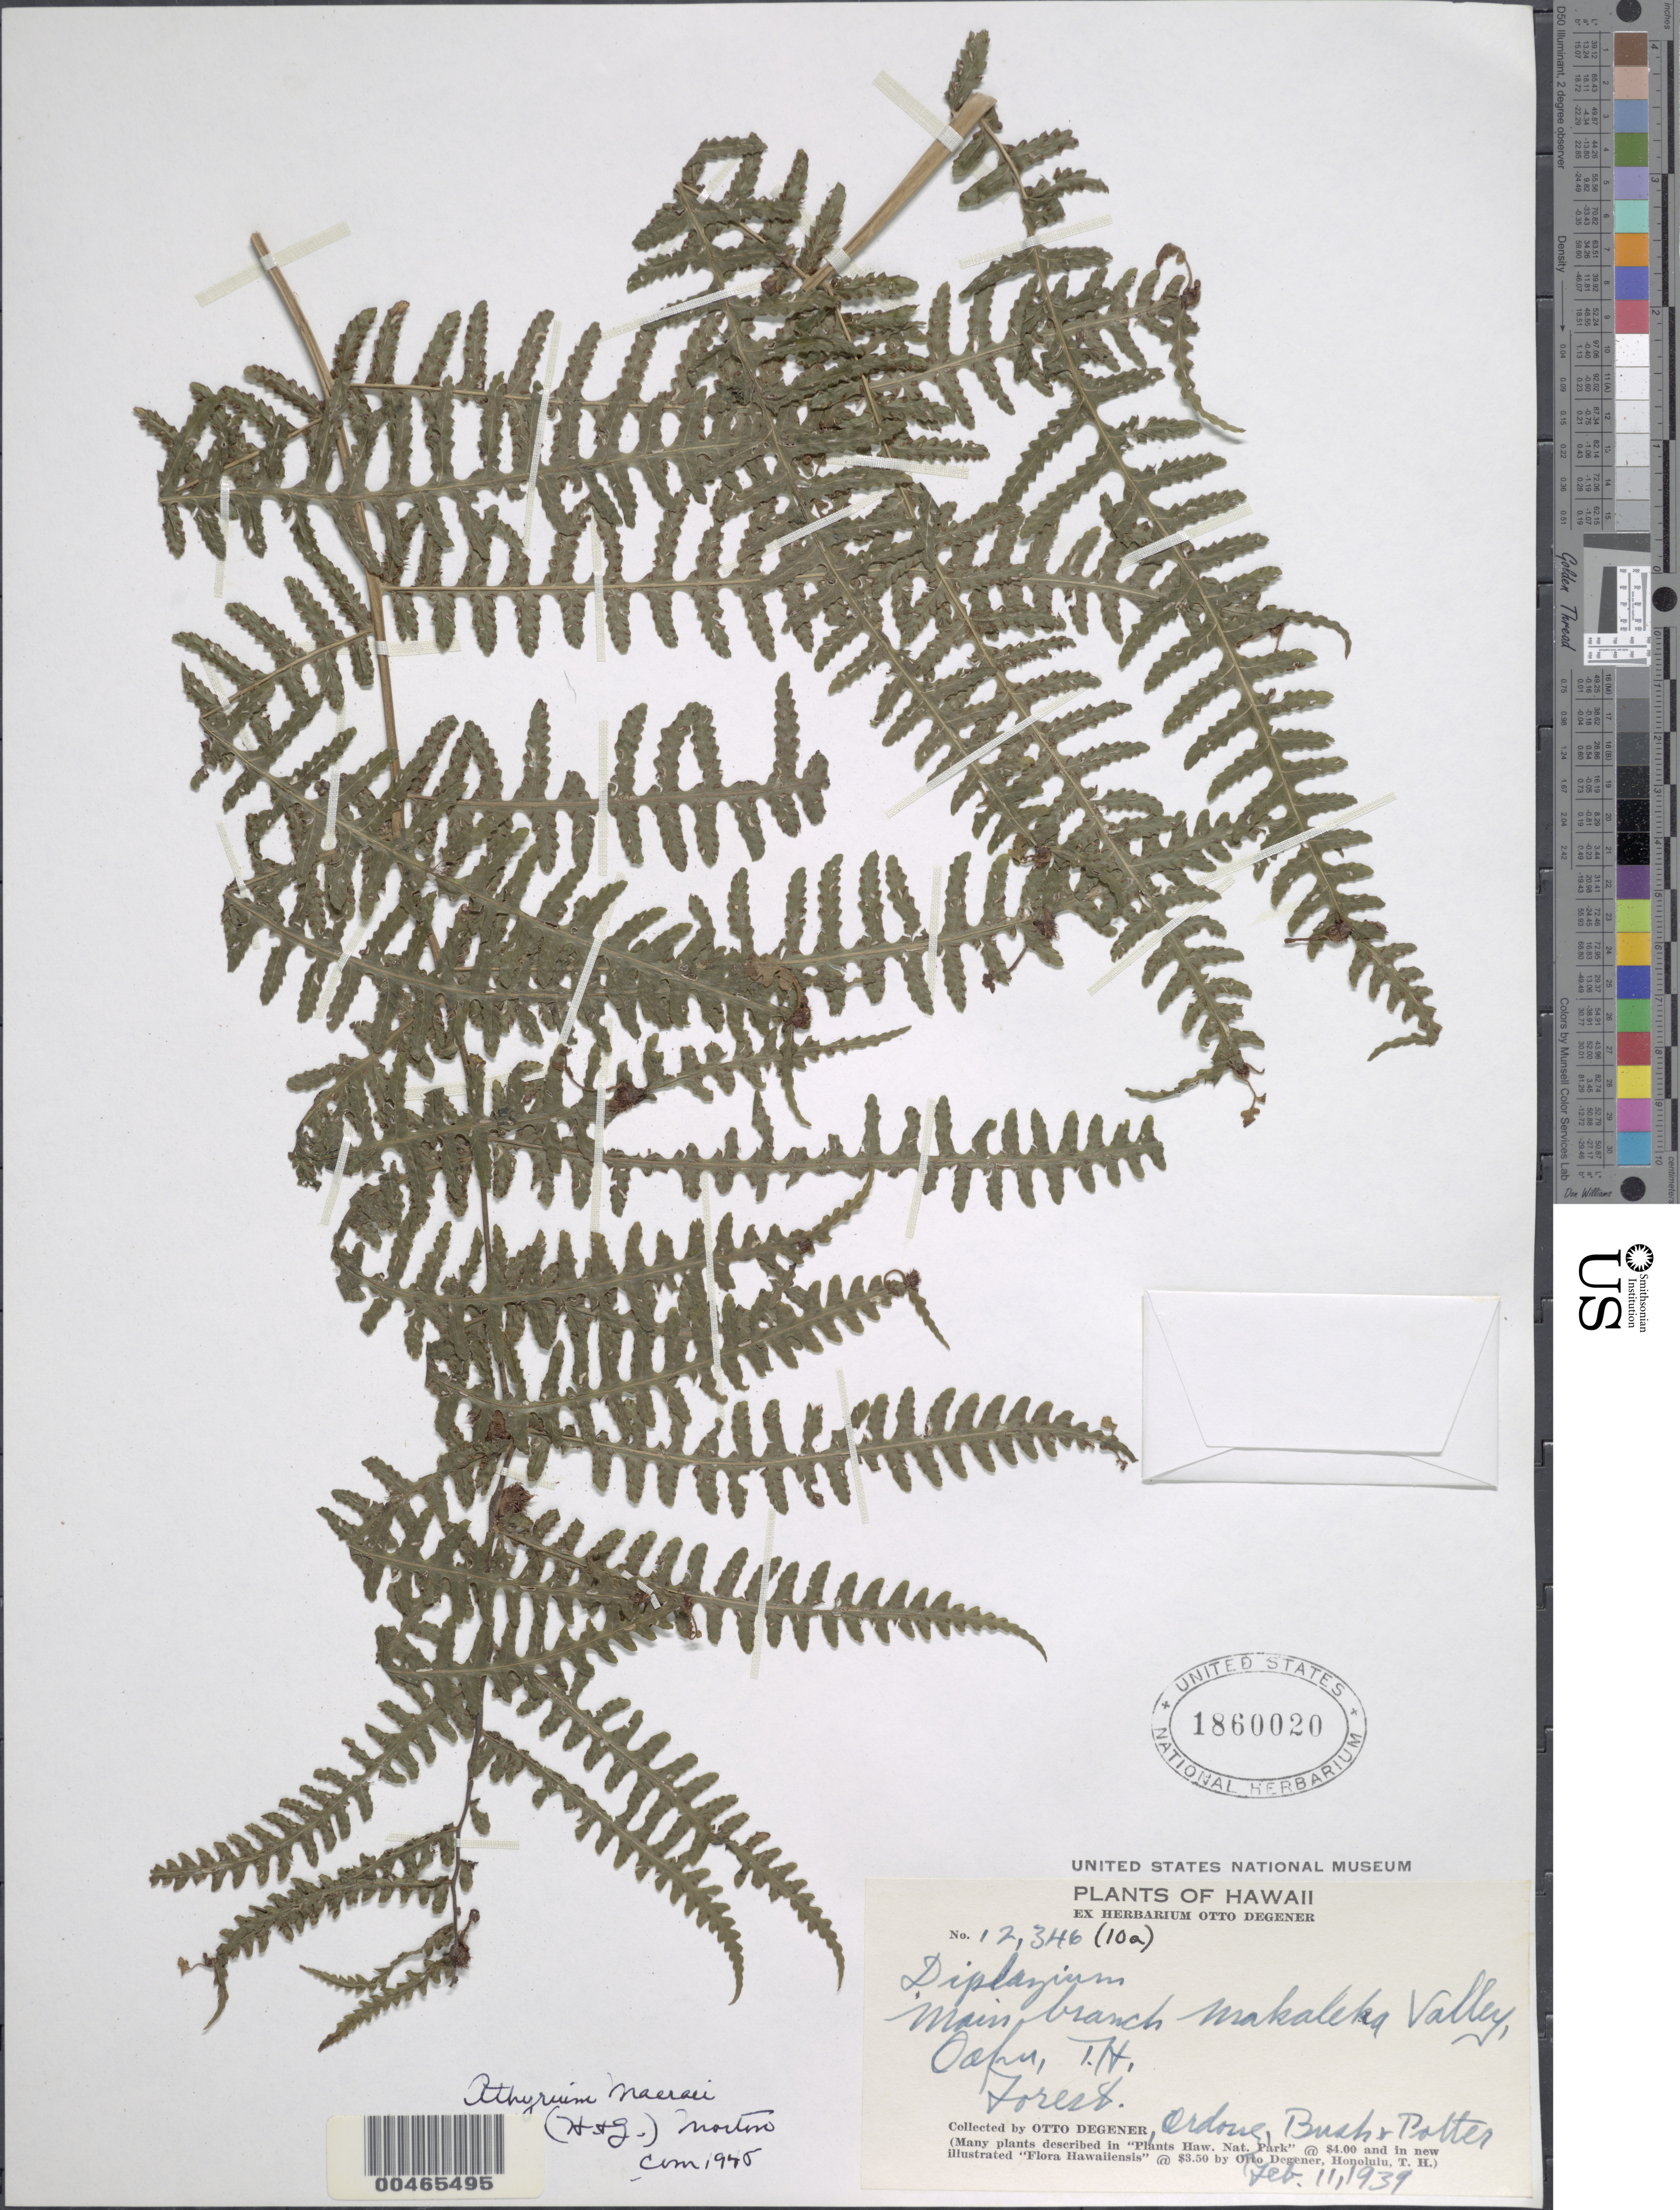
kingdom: Plantae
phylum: Tracheophyta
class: Polypodiopsida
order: Polypodiales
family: Athyriaceae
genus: Deparia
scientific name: Deparia prolifera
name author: (Kaulf.) Hook. & Grev.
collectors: O. Degener, Ordonez, B. F. Bush & Potter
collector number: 12346(10a)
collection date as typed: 11 Feb 1939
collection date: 1939-02-11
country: United States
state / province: Hawaii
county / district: Honolulu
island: Oahu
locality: Main branch Makaleha Valley, Oahu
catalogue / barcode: US 1860020